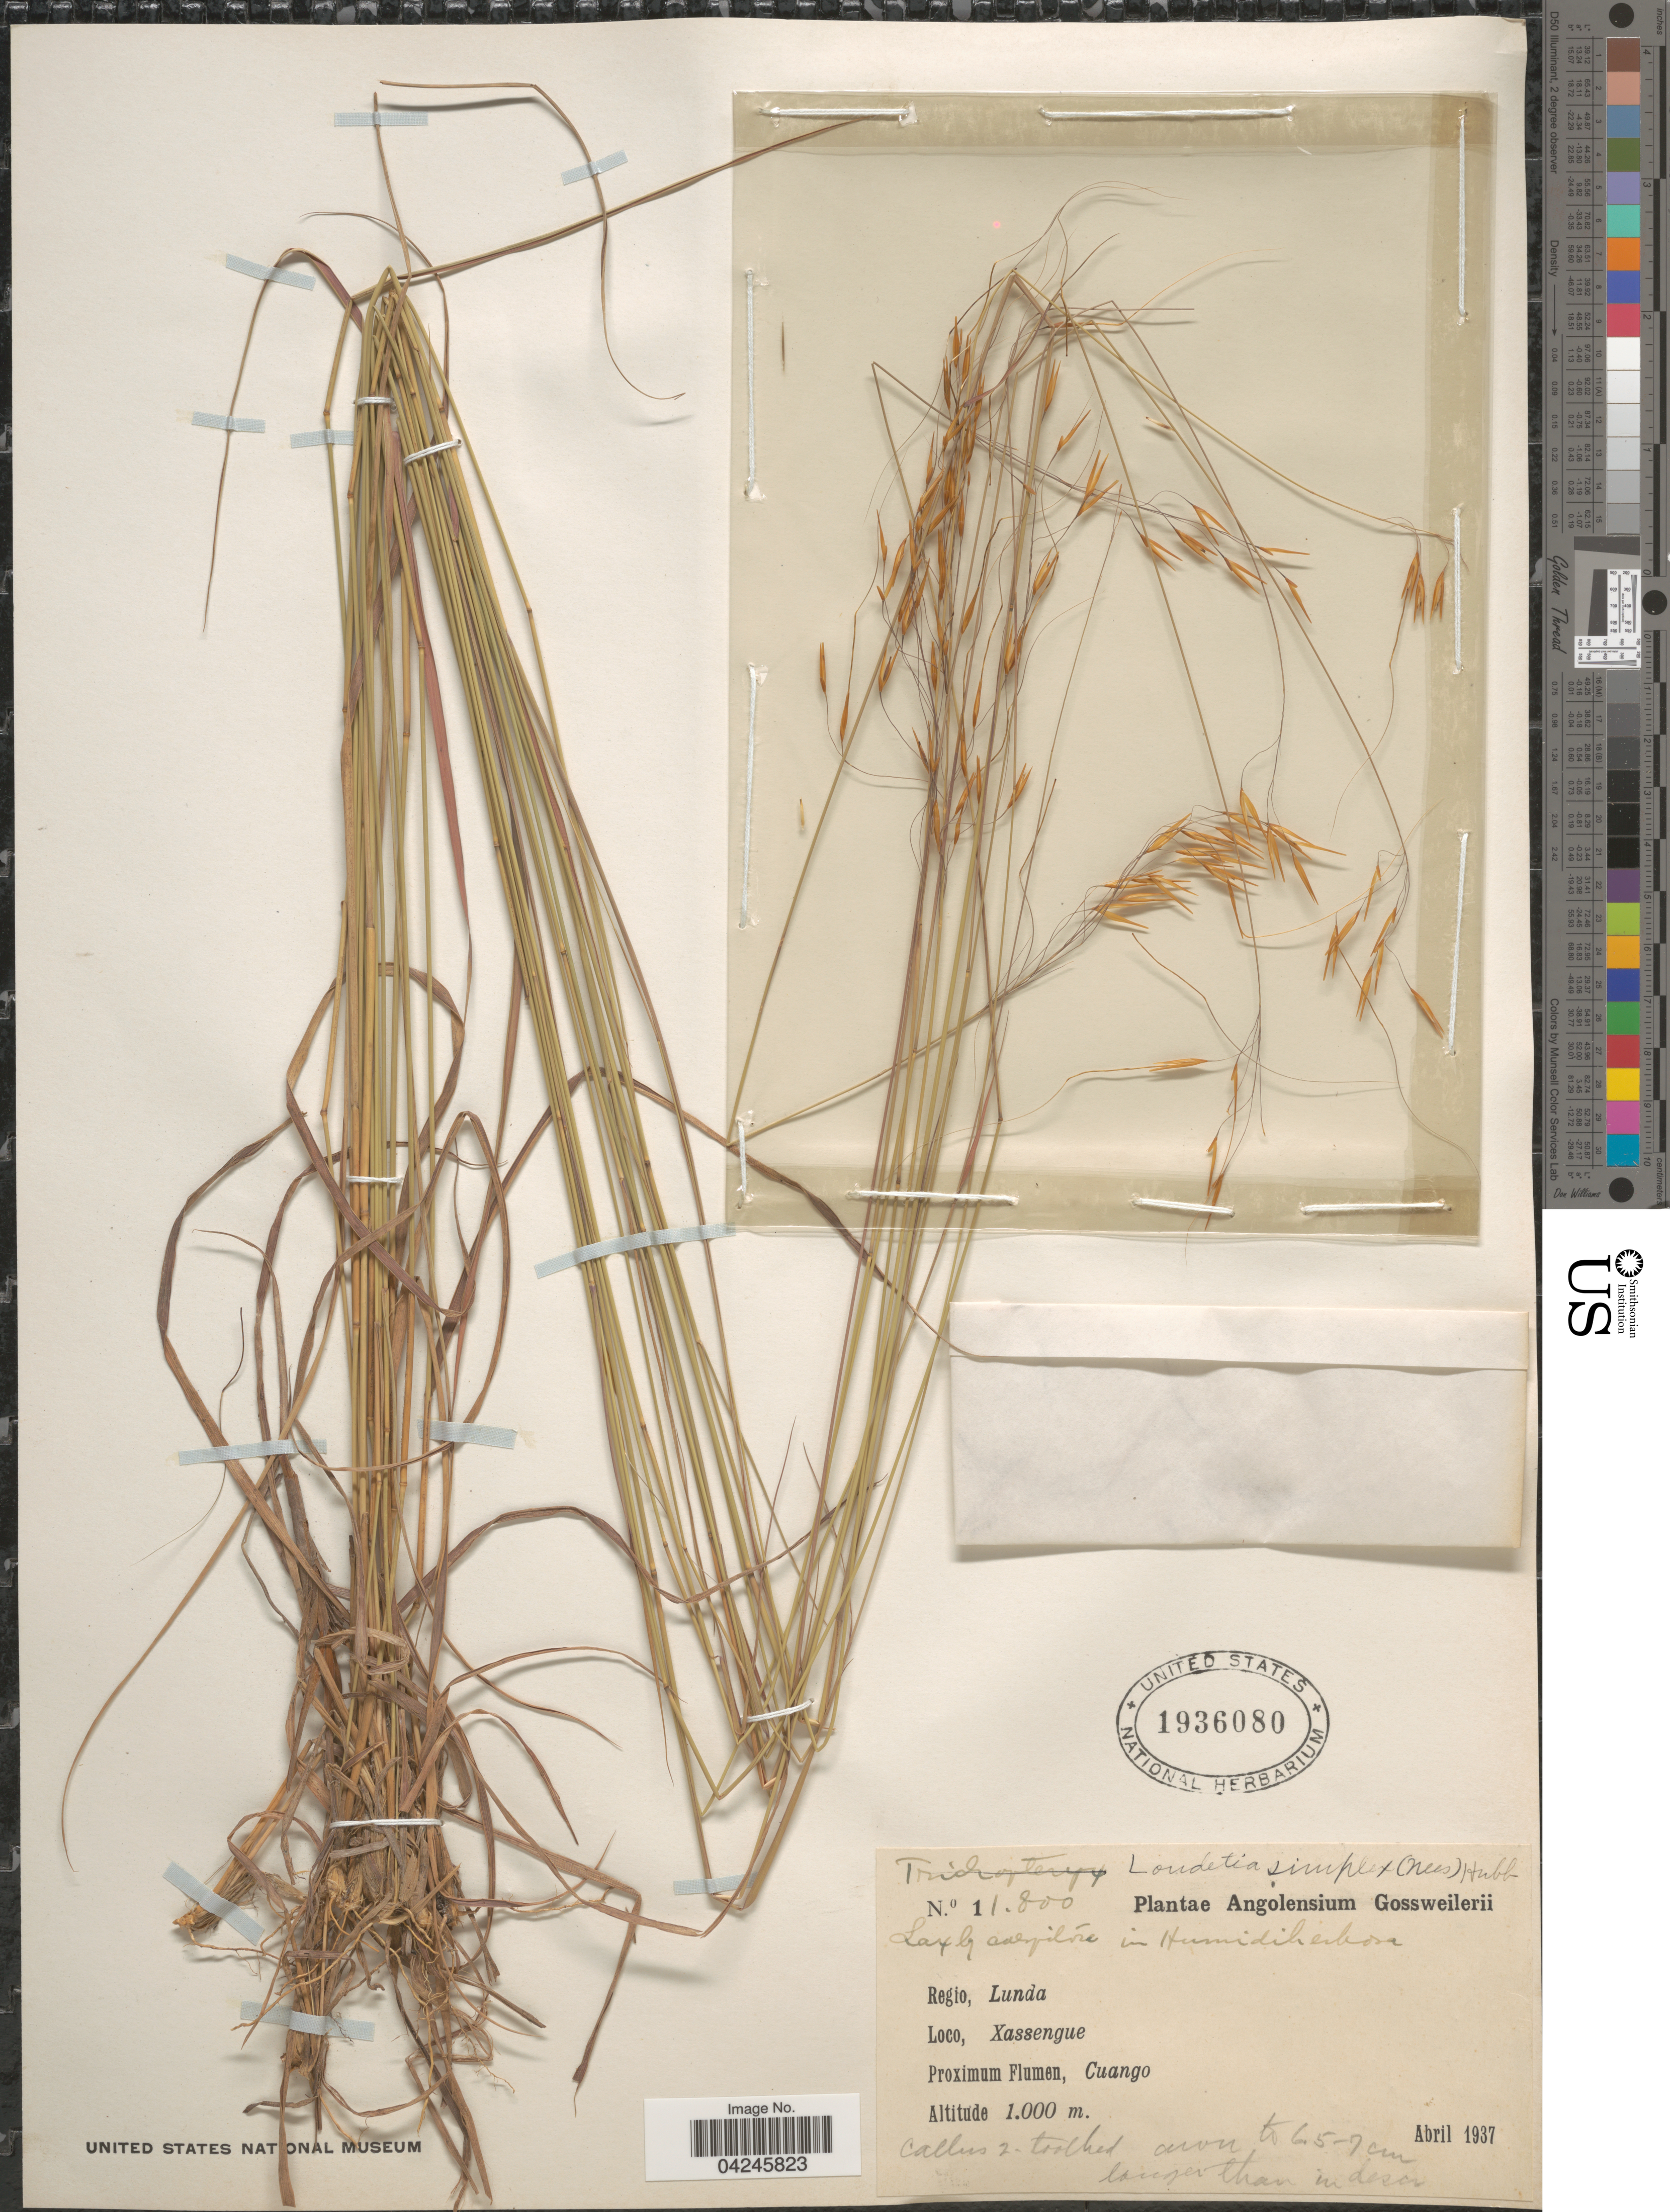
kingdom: Plantae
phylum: Tracheophyta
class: Liliopsida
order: Poales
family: Poaceae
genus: Loudetia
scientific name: Loudetia simplex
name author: (Nees) C.E. Hubb.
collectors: -. Gossweiler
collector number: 11800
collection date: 1937-04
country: Angola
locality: Regio, Lunda. Xassengue. Proximum Flumen, Cuango.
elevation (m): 1000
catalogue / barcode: US 1936080